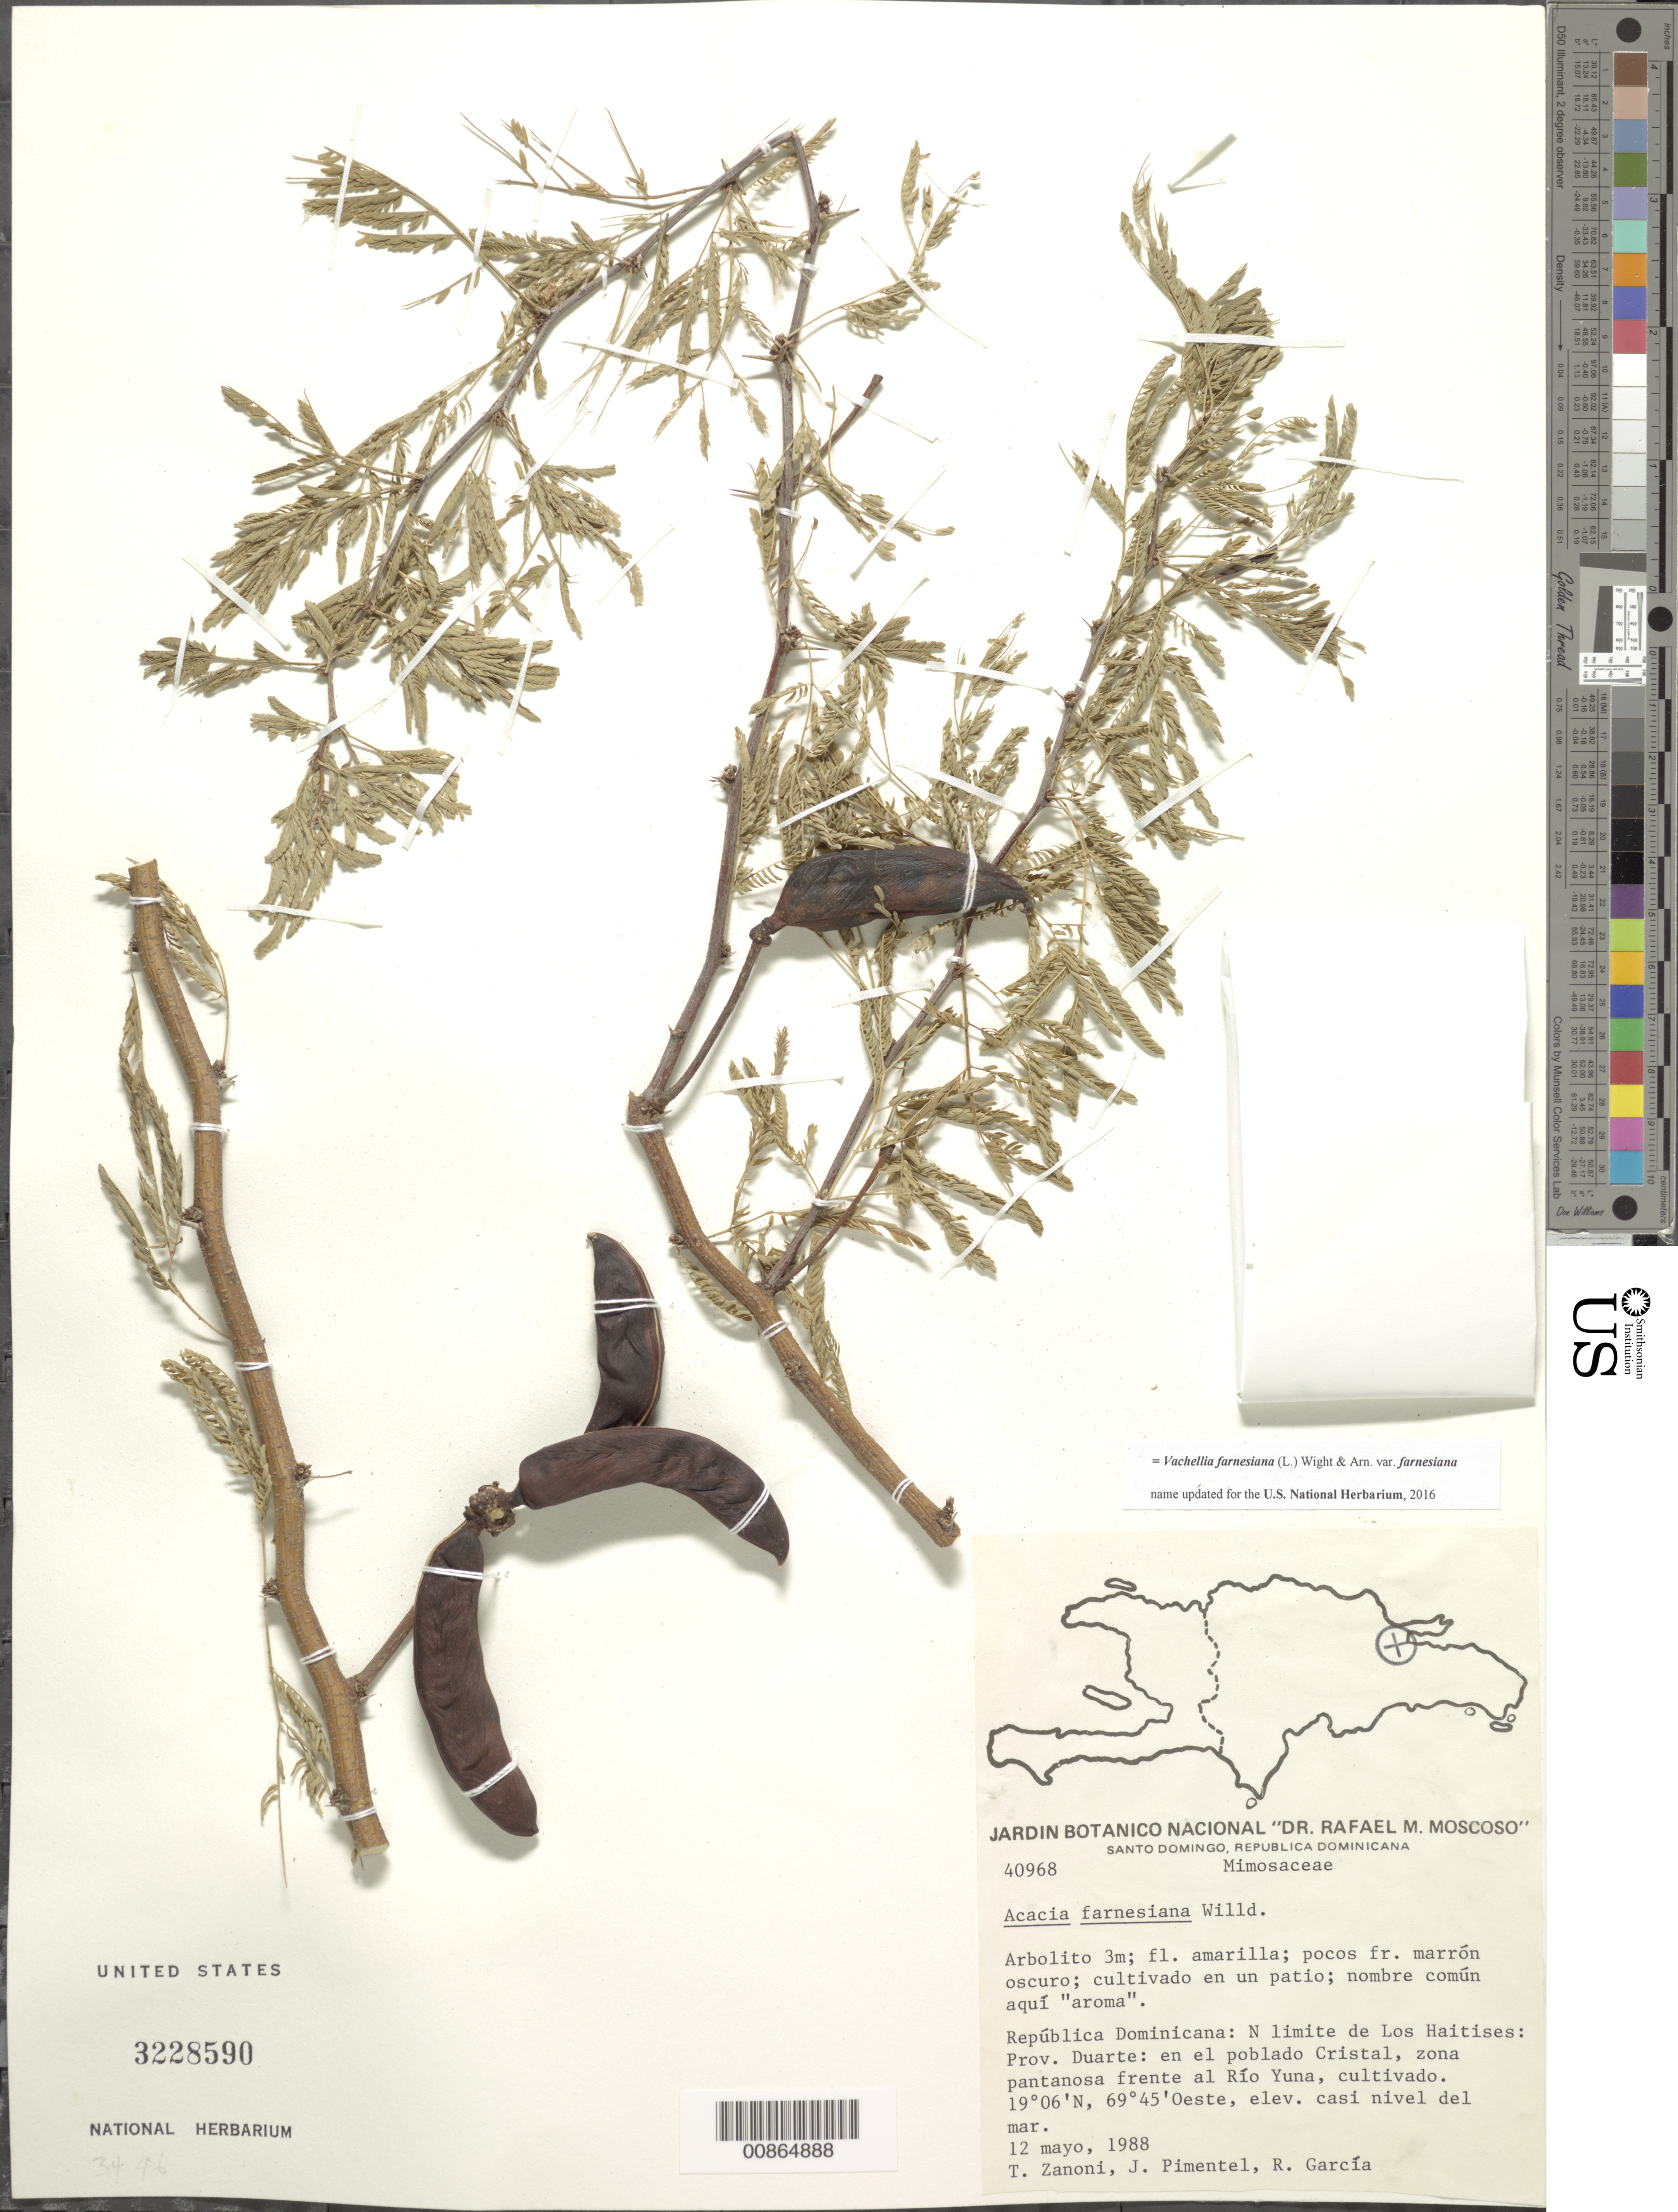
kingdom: Plantae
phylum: Tracheophyta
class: Magnoliopsida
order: Fabales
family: Fabaceae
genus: Vachellia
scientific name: Vachellia farnesiana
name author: (L.) Wight & Arn.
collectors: T. A. Zanoni, J. Pimentel & R. G. García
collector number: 40968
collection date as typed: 12 May 1988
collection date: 1988-05-12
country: Dominican Republic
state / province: Duarte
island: Hispaniola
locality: N limite de Los Haitises: en el poblado Cristal, zona pantanosa frente al Río Yuna.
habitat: Cultivado en un patio.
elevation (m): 0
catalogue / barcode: US 3228590